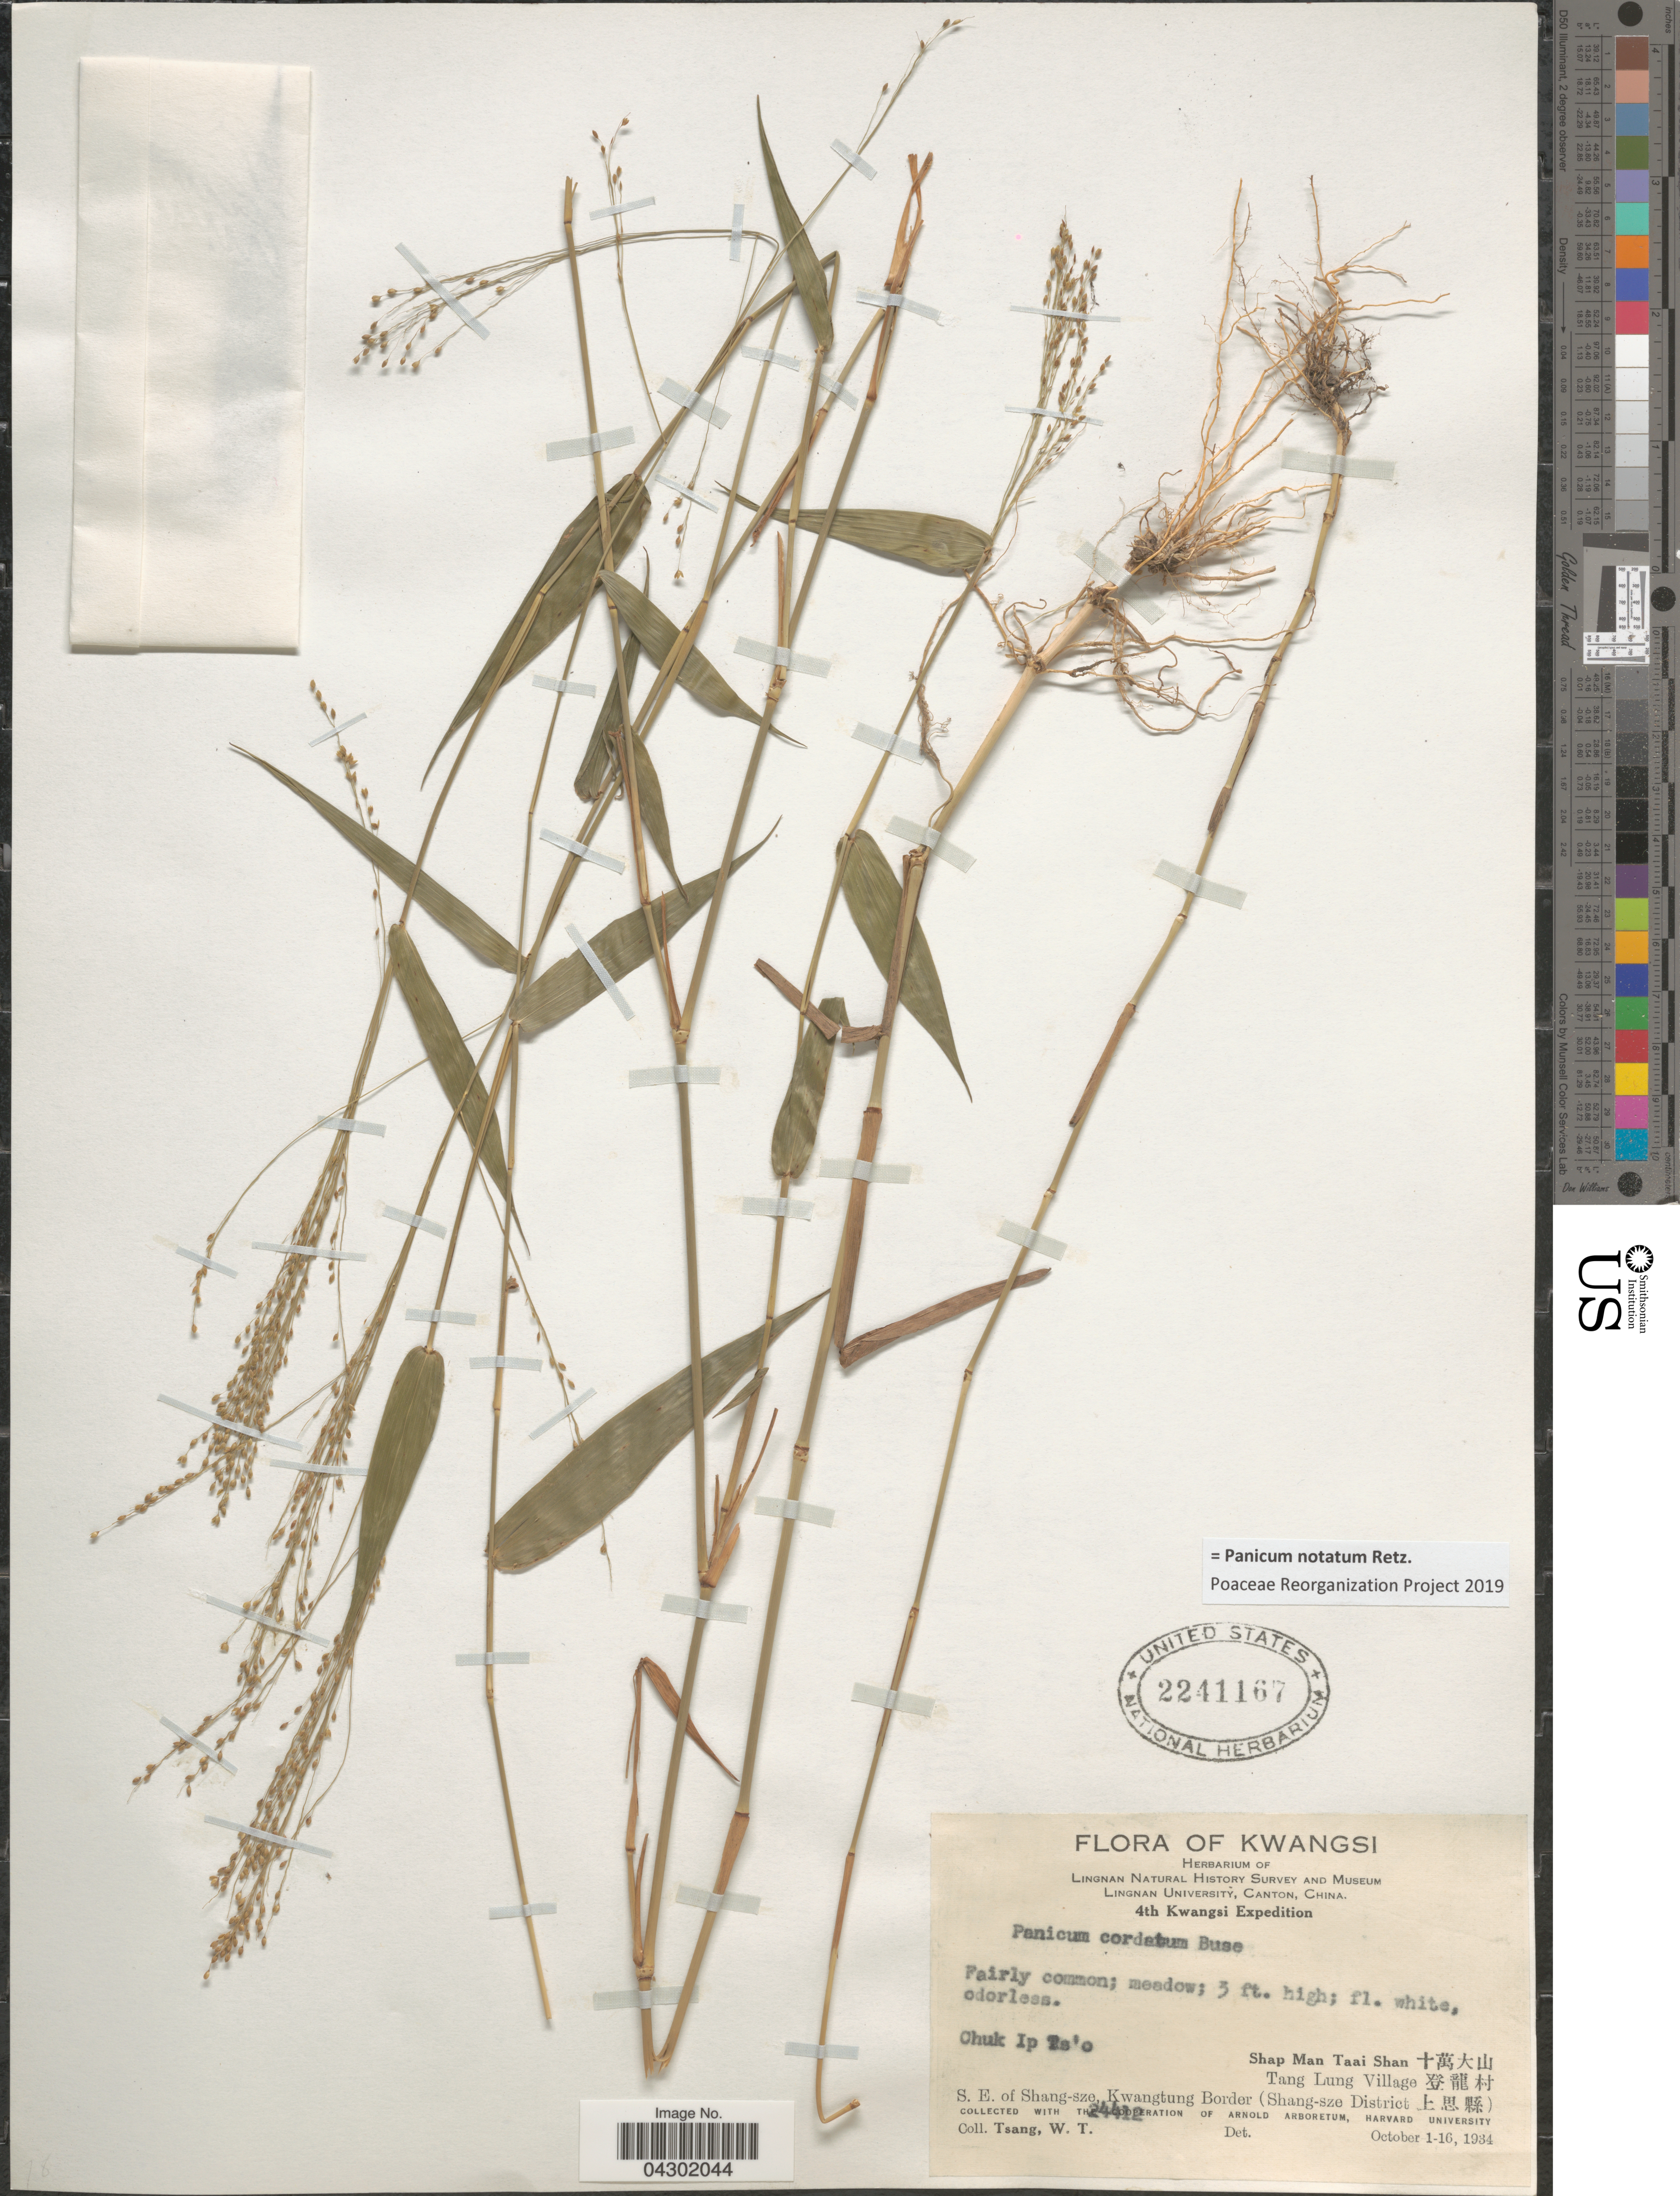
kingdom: Plantae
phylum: Tracheophyta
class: Liliopsida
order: Poales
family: Poaceae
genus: Panicum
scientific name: Panicum notatum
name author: Retz.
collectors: W. T. Tsang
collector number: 24412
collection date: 1934-10-01/1934-10-16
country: China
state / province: Guangxi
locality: Kwangsi. Lingnan Natural History Survey. 4th Kwangsi E[Foreign script]pedition. Chuk Ip Ts' o. Shap Man Taai Shan [Foreign script] Tang Lung Village [Foreign script]. S. E. of Shang-sze, Kwangtung Border (Shang-sze District [Foreign script]).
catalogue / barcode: US 2241167